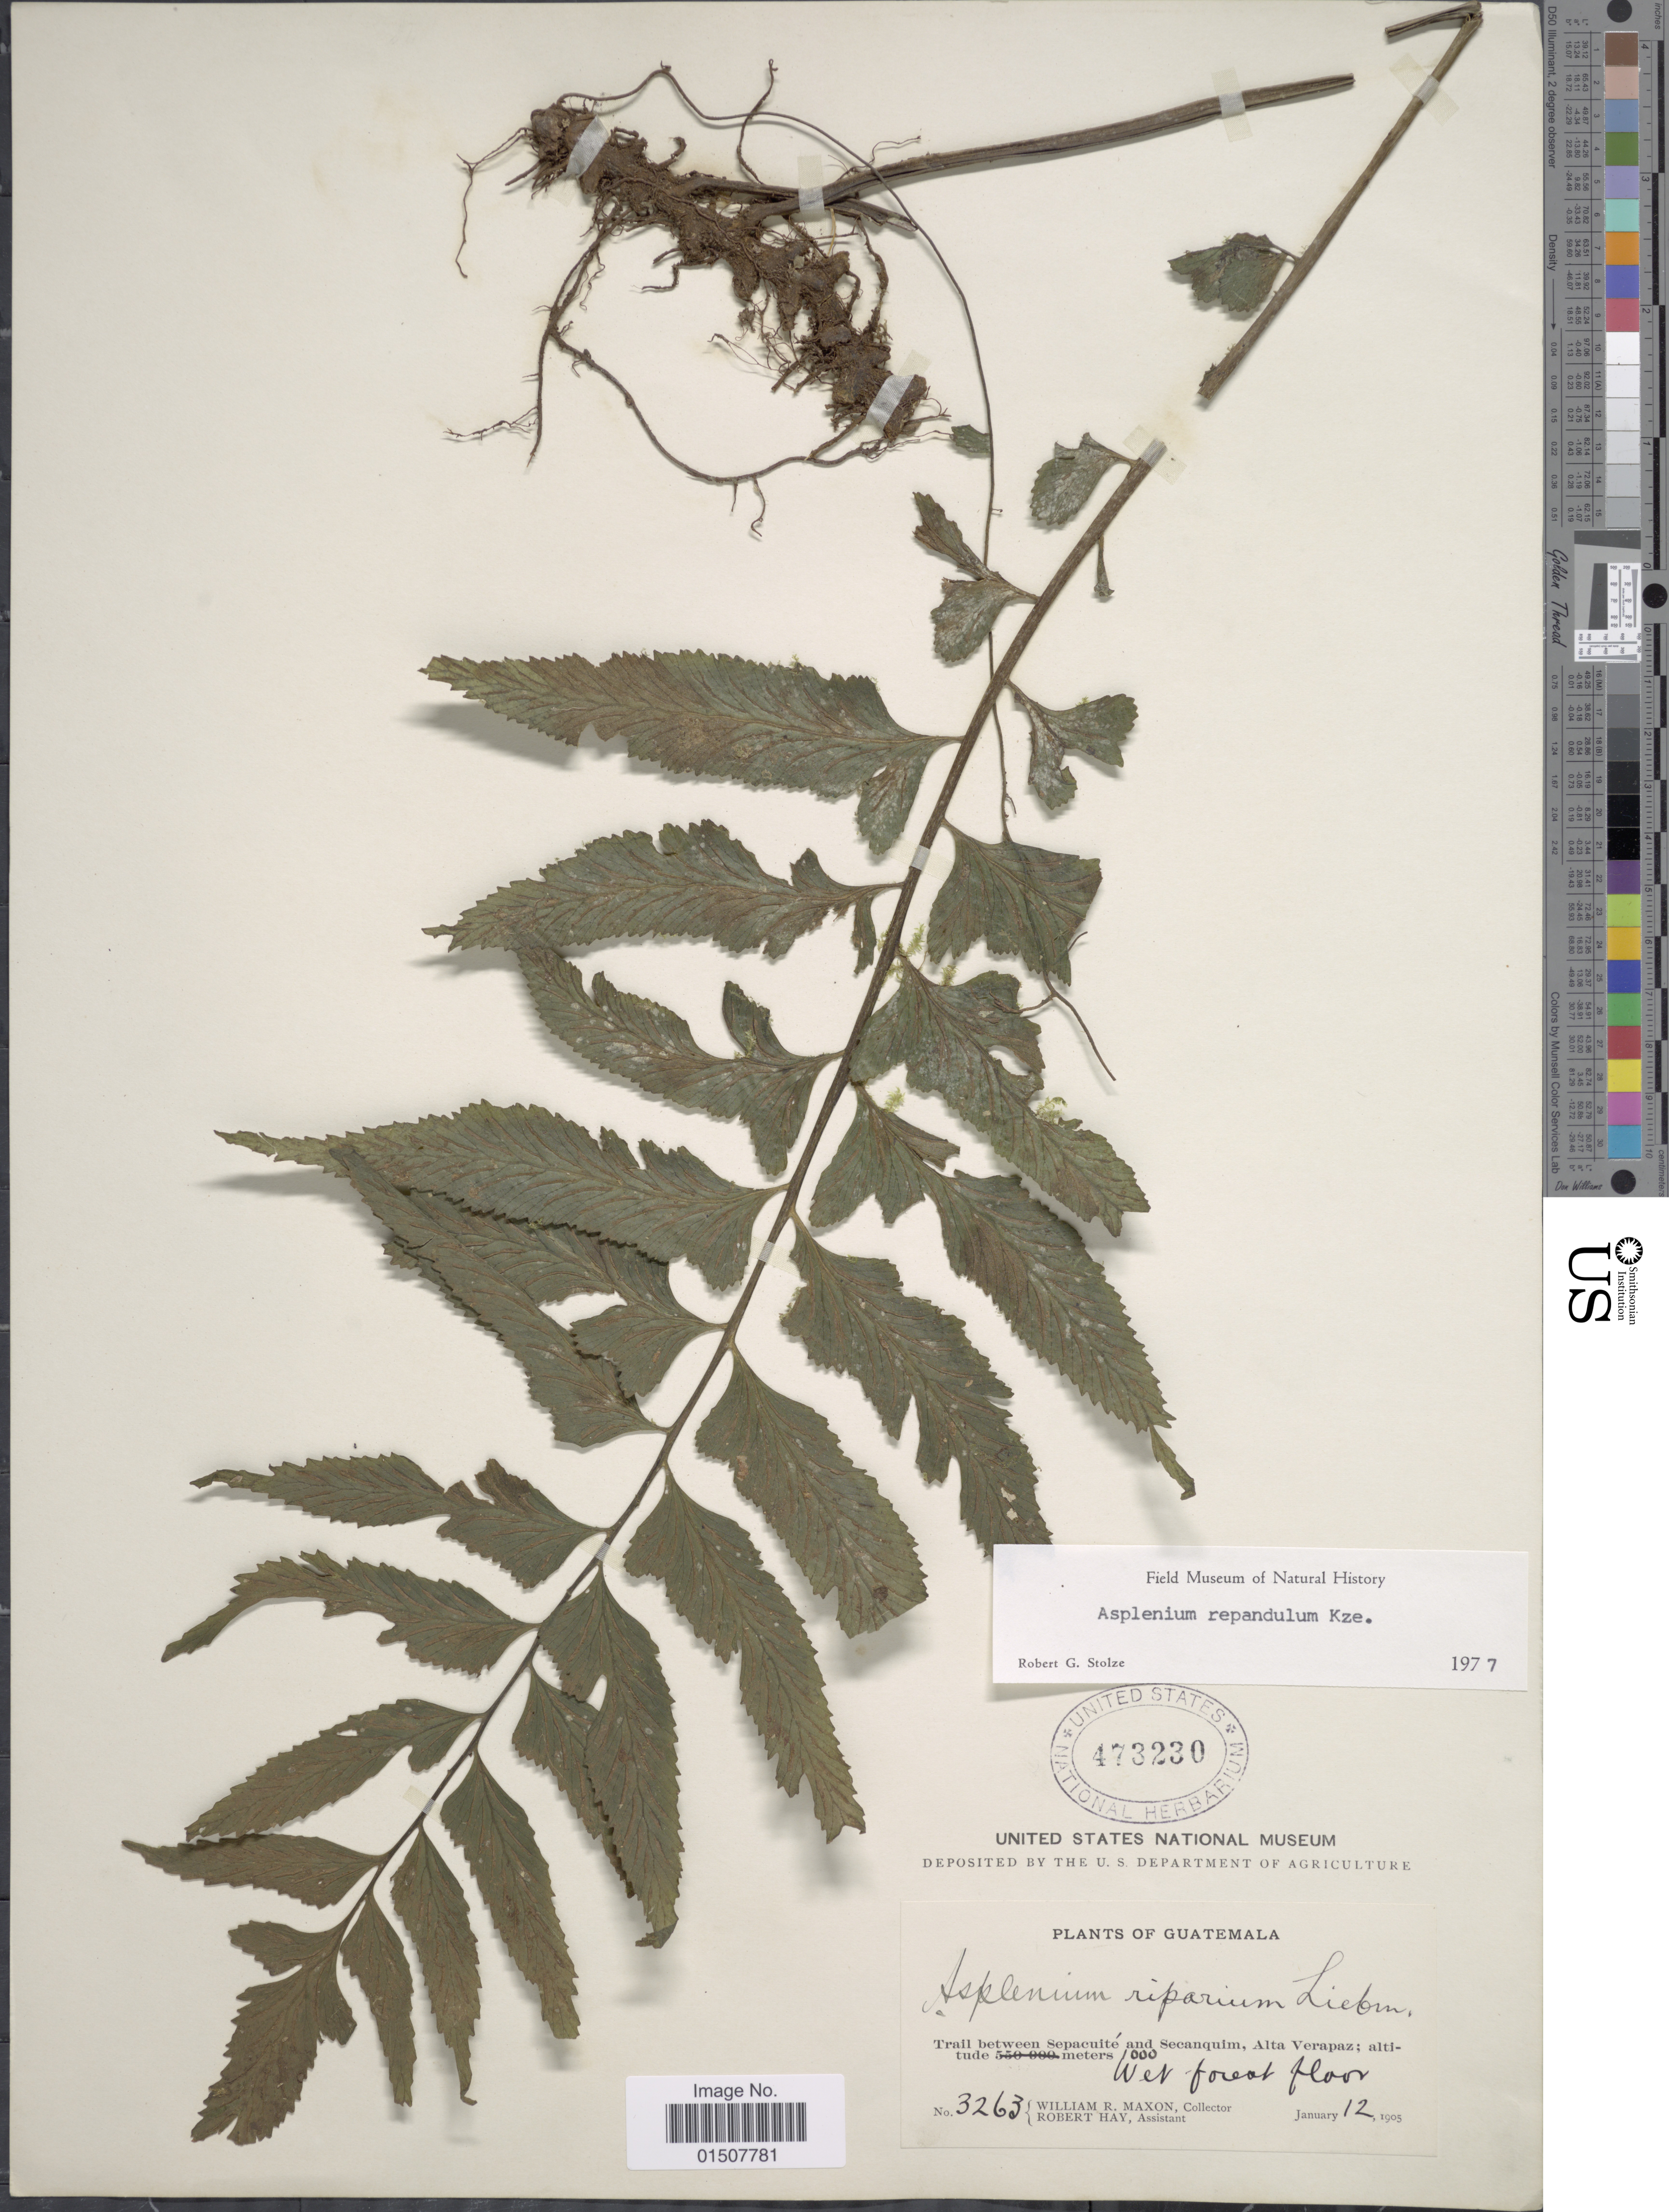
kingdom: Plantae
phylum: Tracheophyta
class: Polypodiopsida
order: Polypodiales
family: Aspleniaceae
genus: Asplenium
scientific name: Asplenium riparium Brack., nom. illeg.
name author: Brack. in Wilkes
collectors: W. R. Maxon & R. H. Hay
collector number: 3263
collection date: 1905-01-12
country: Guatemala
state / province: Alta Verapaz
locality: Trail between Seoacuite and secanquim, Alta Verapaz.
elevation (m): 1000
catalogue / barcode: US 473230